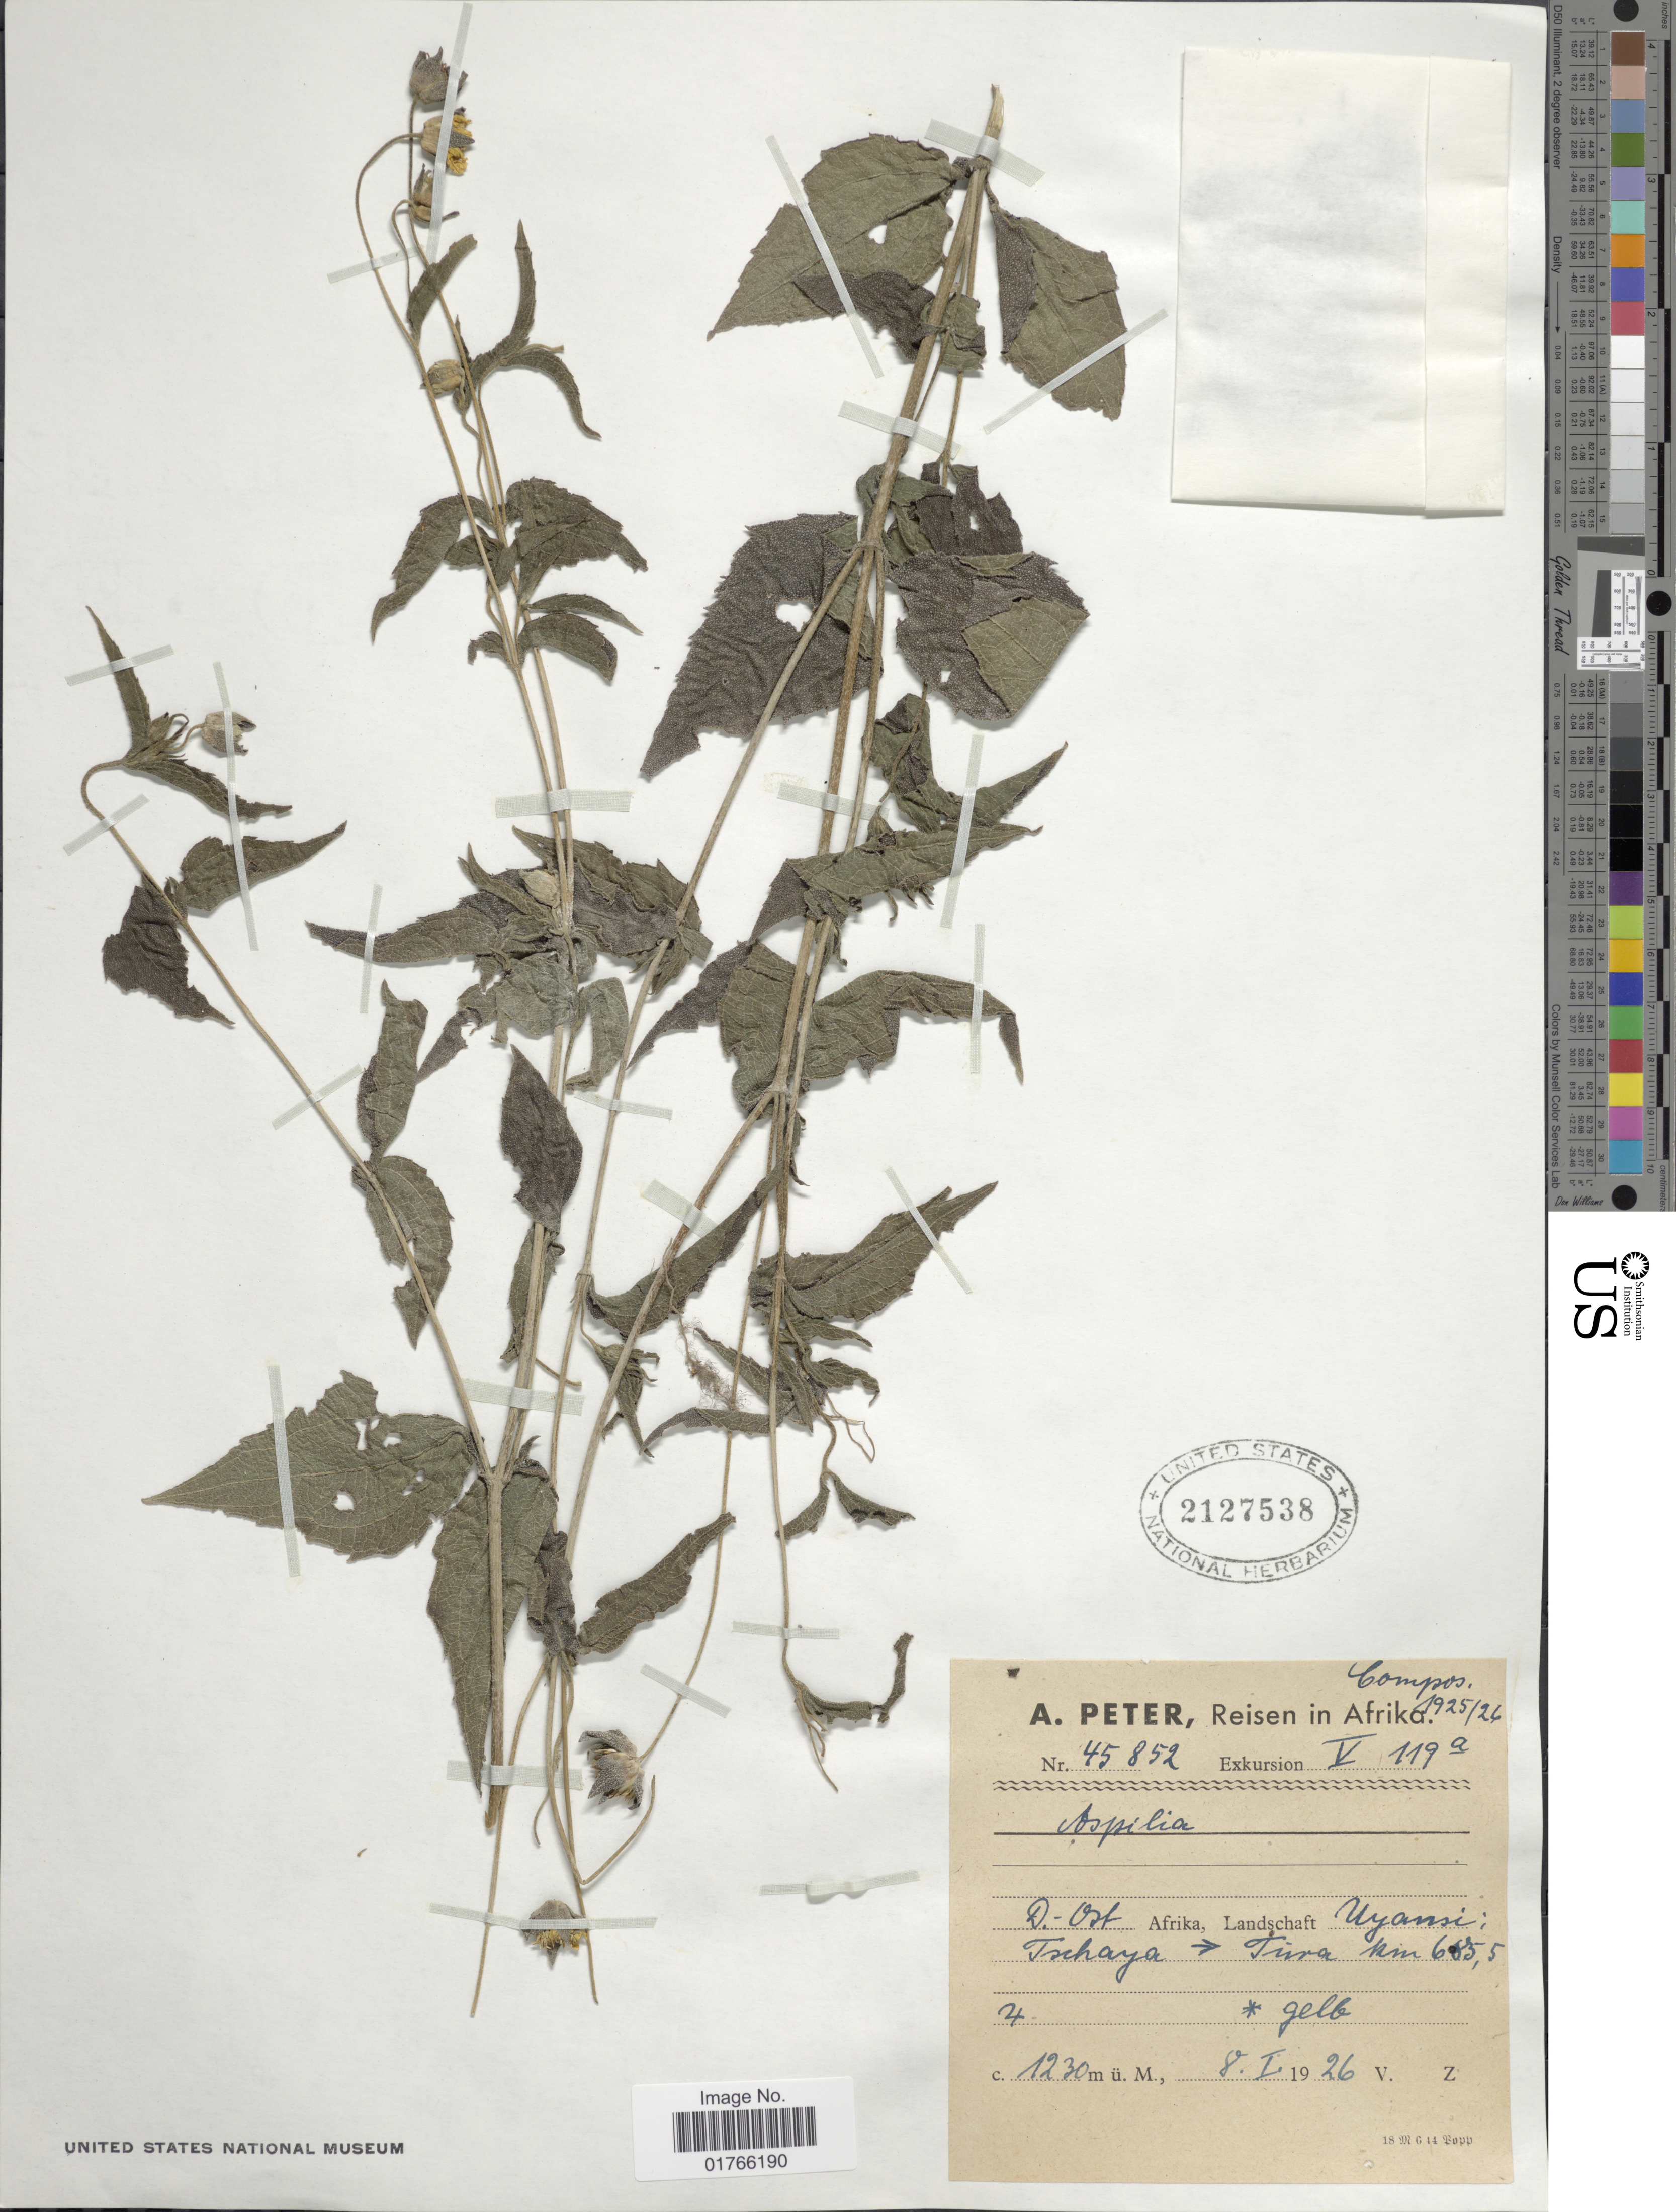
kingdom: Plantae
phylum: Tracheophyta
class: Magnoliopsida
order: Asterales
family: Asteraceae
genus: Aspilia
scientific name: Aspilia sp.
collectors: A. Peter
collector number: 45852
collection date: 1926-01-08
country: Tanzania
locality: Nyansi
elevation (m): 1230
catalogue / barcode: US 2127538